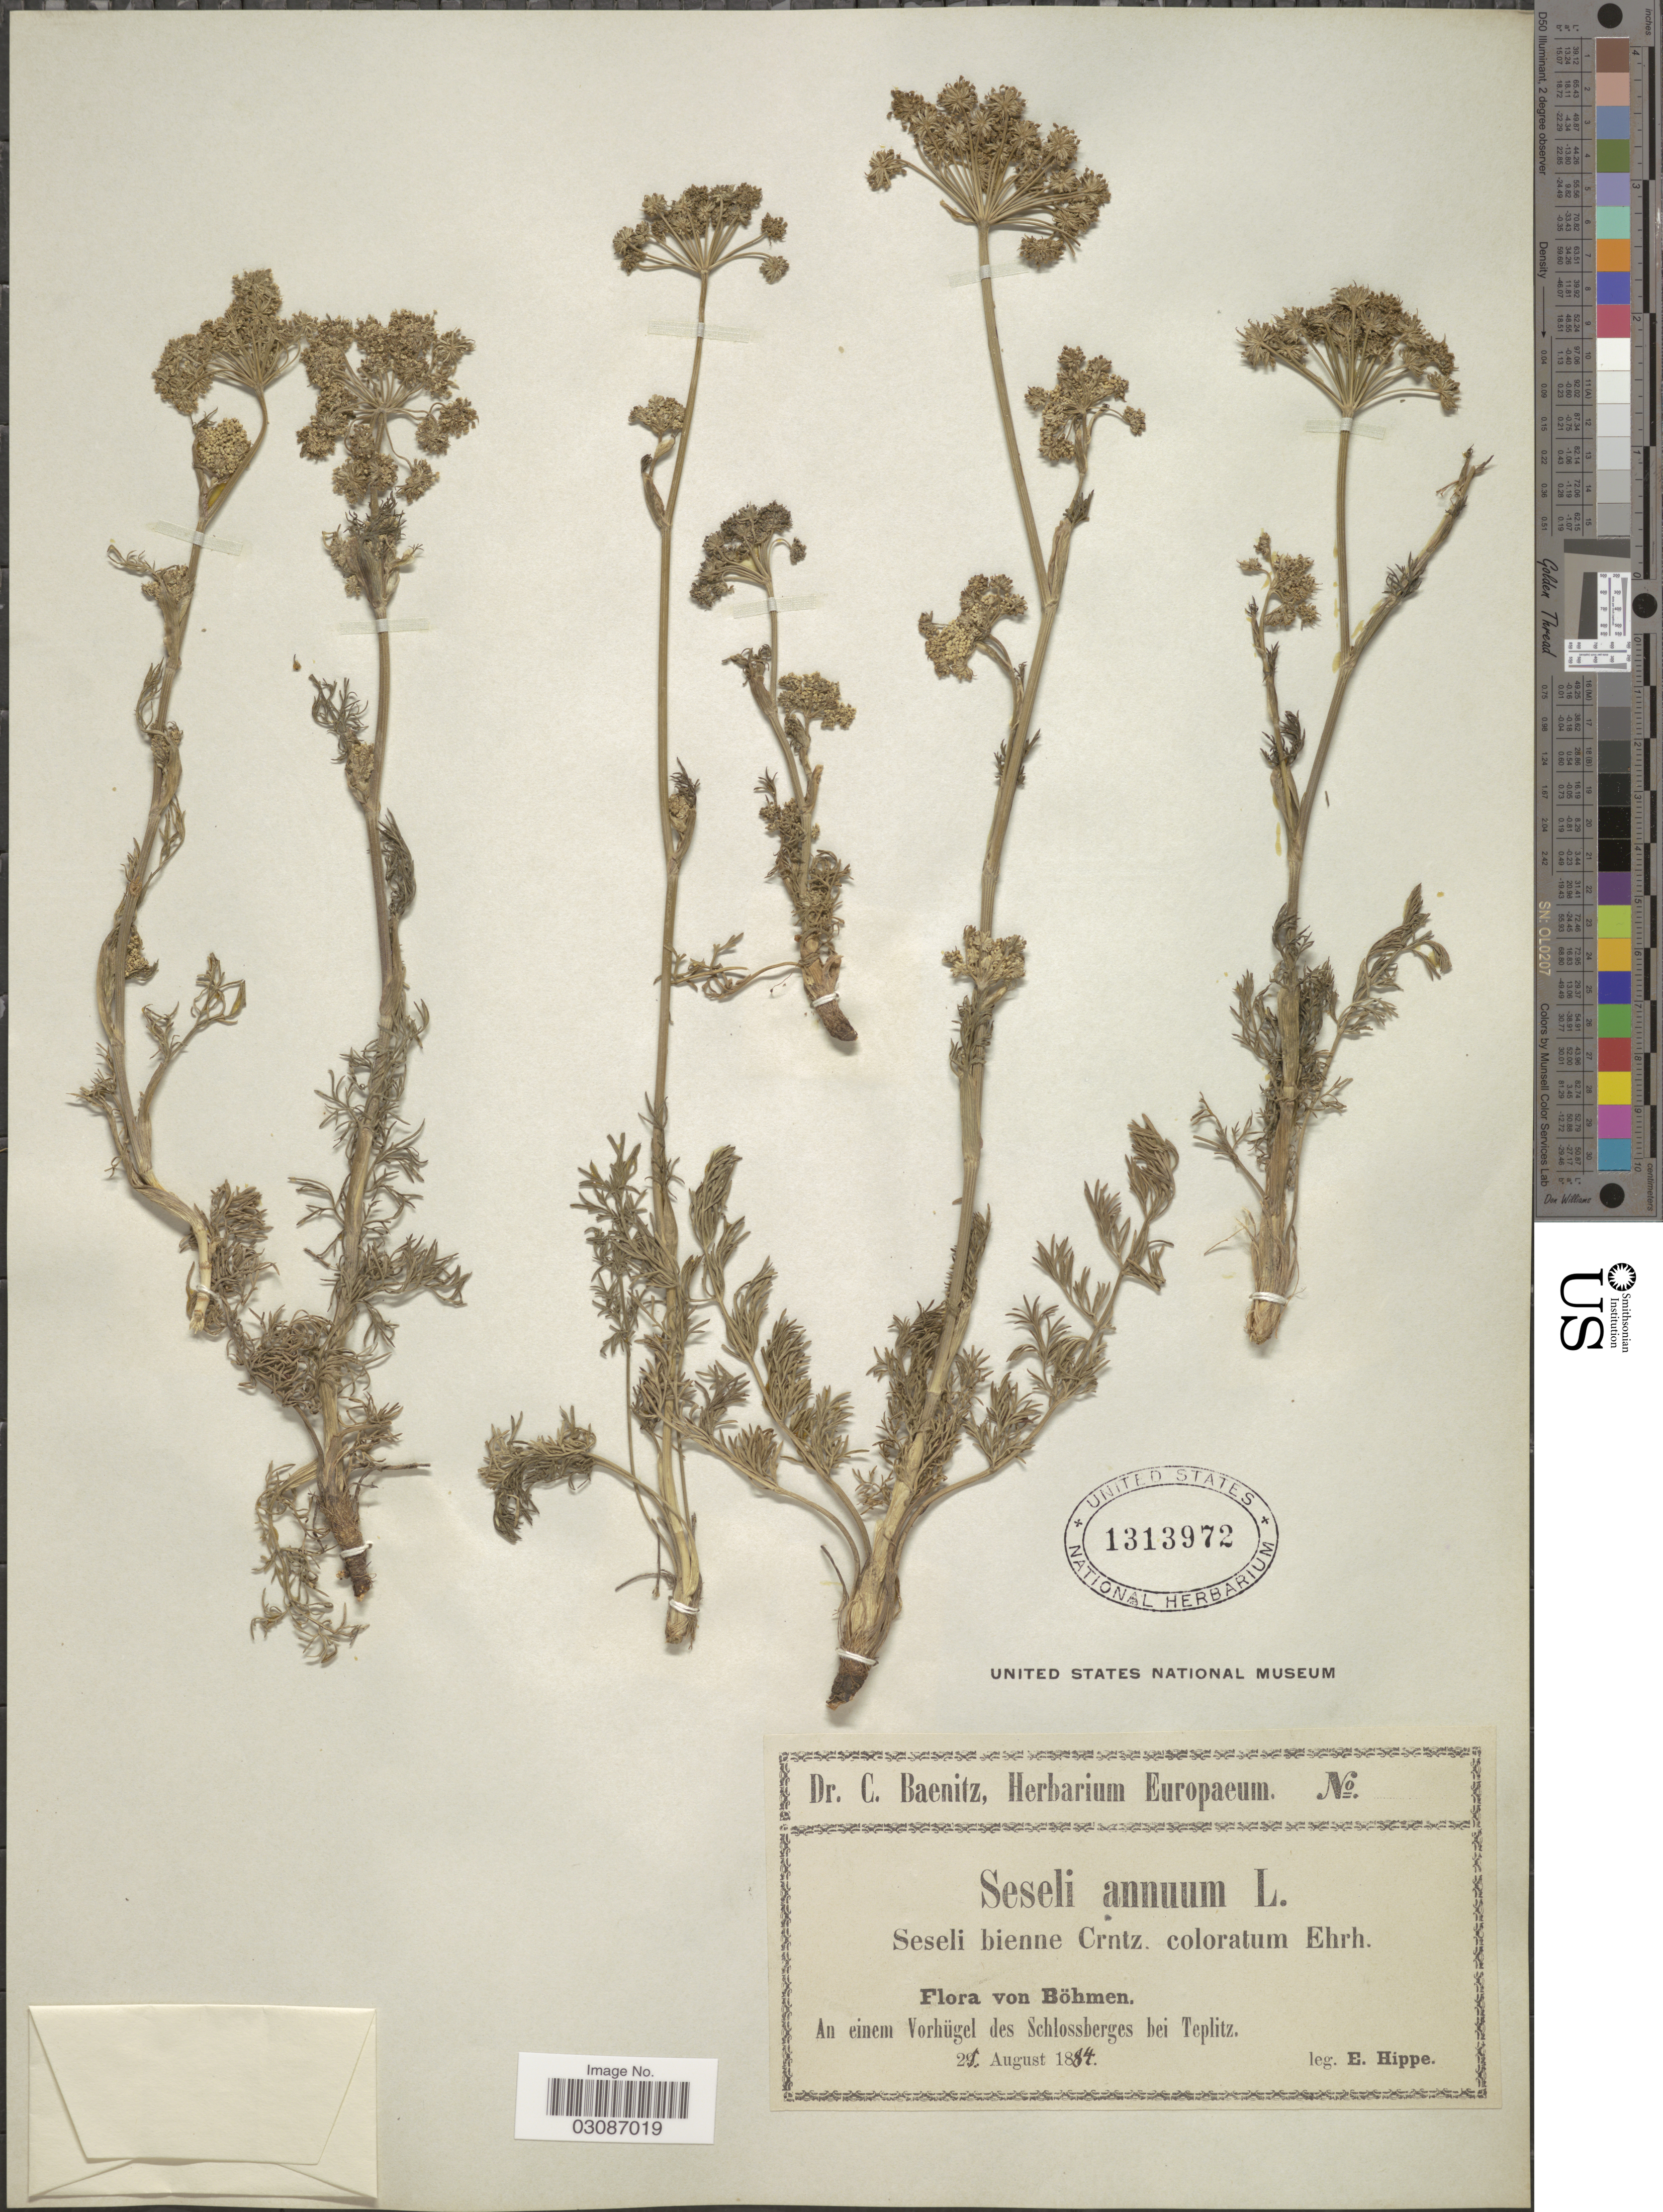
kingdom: Plantae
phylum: Tracheophyta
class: Magnoliopsida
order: Apiales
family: Apiaceae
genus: Seseli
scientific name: Seseli annuum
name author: L.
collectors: E. Hippe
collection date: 1884-08-25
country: Czechia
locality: Böhmen. An einem Vorhügel des Schlossberges bei Teplitz.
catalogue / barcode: US 1313972